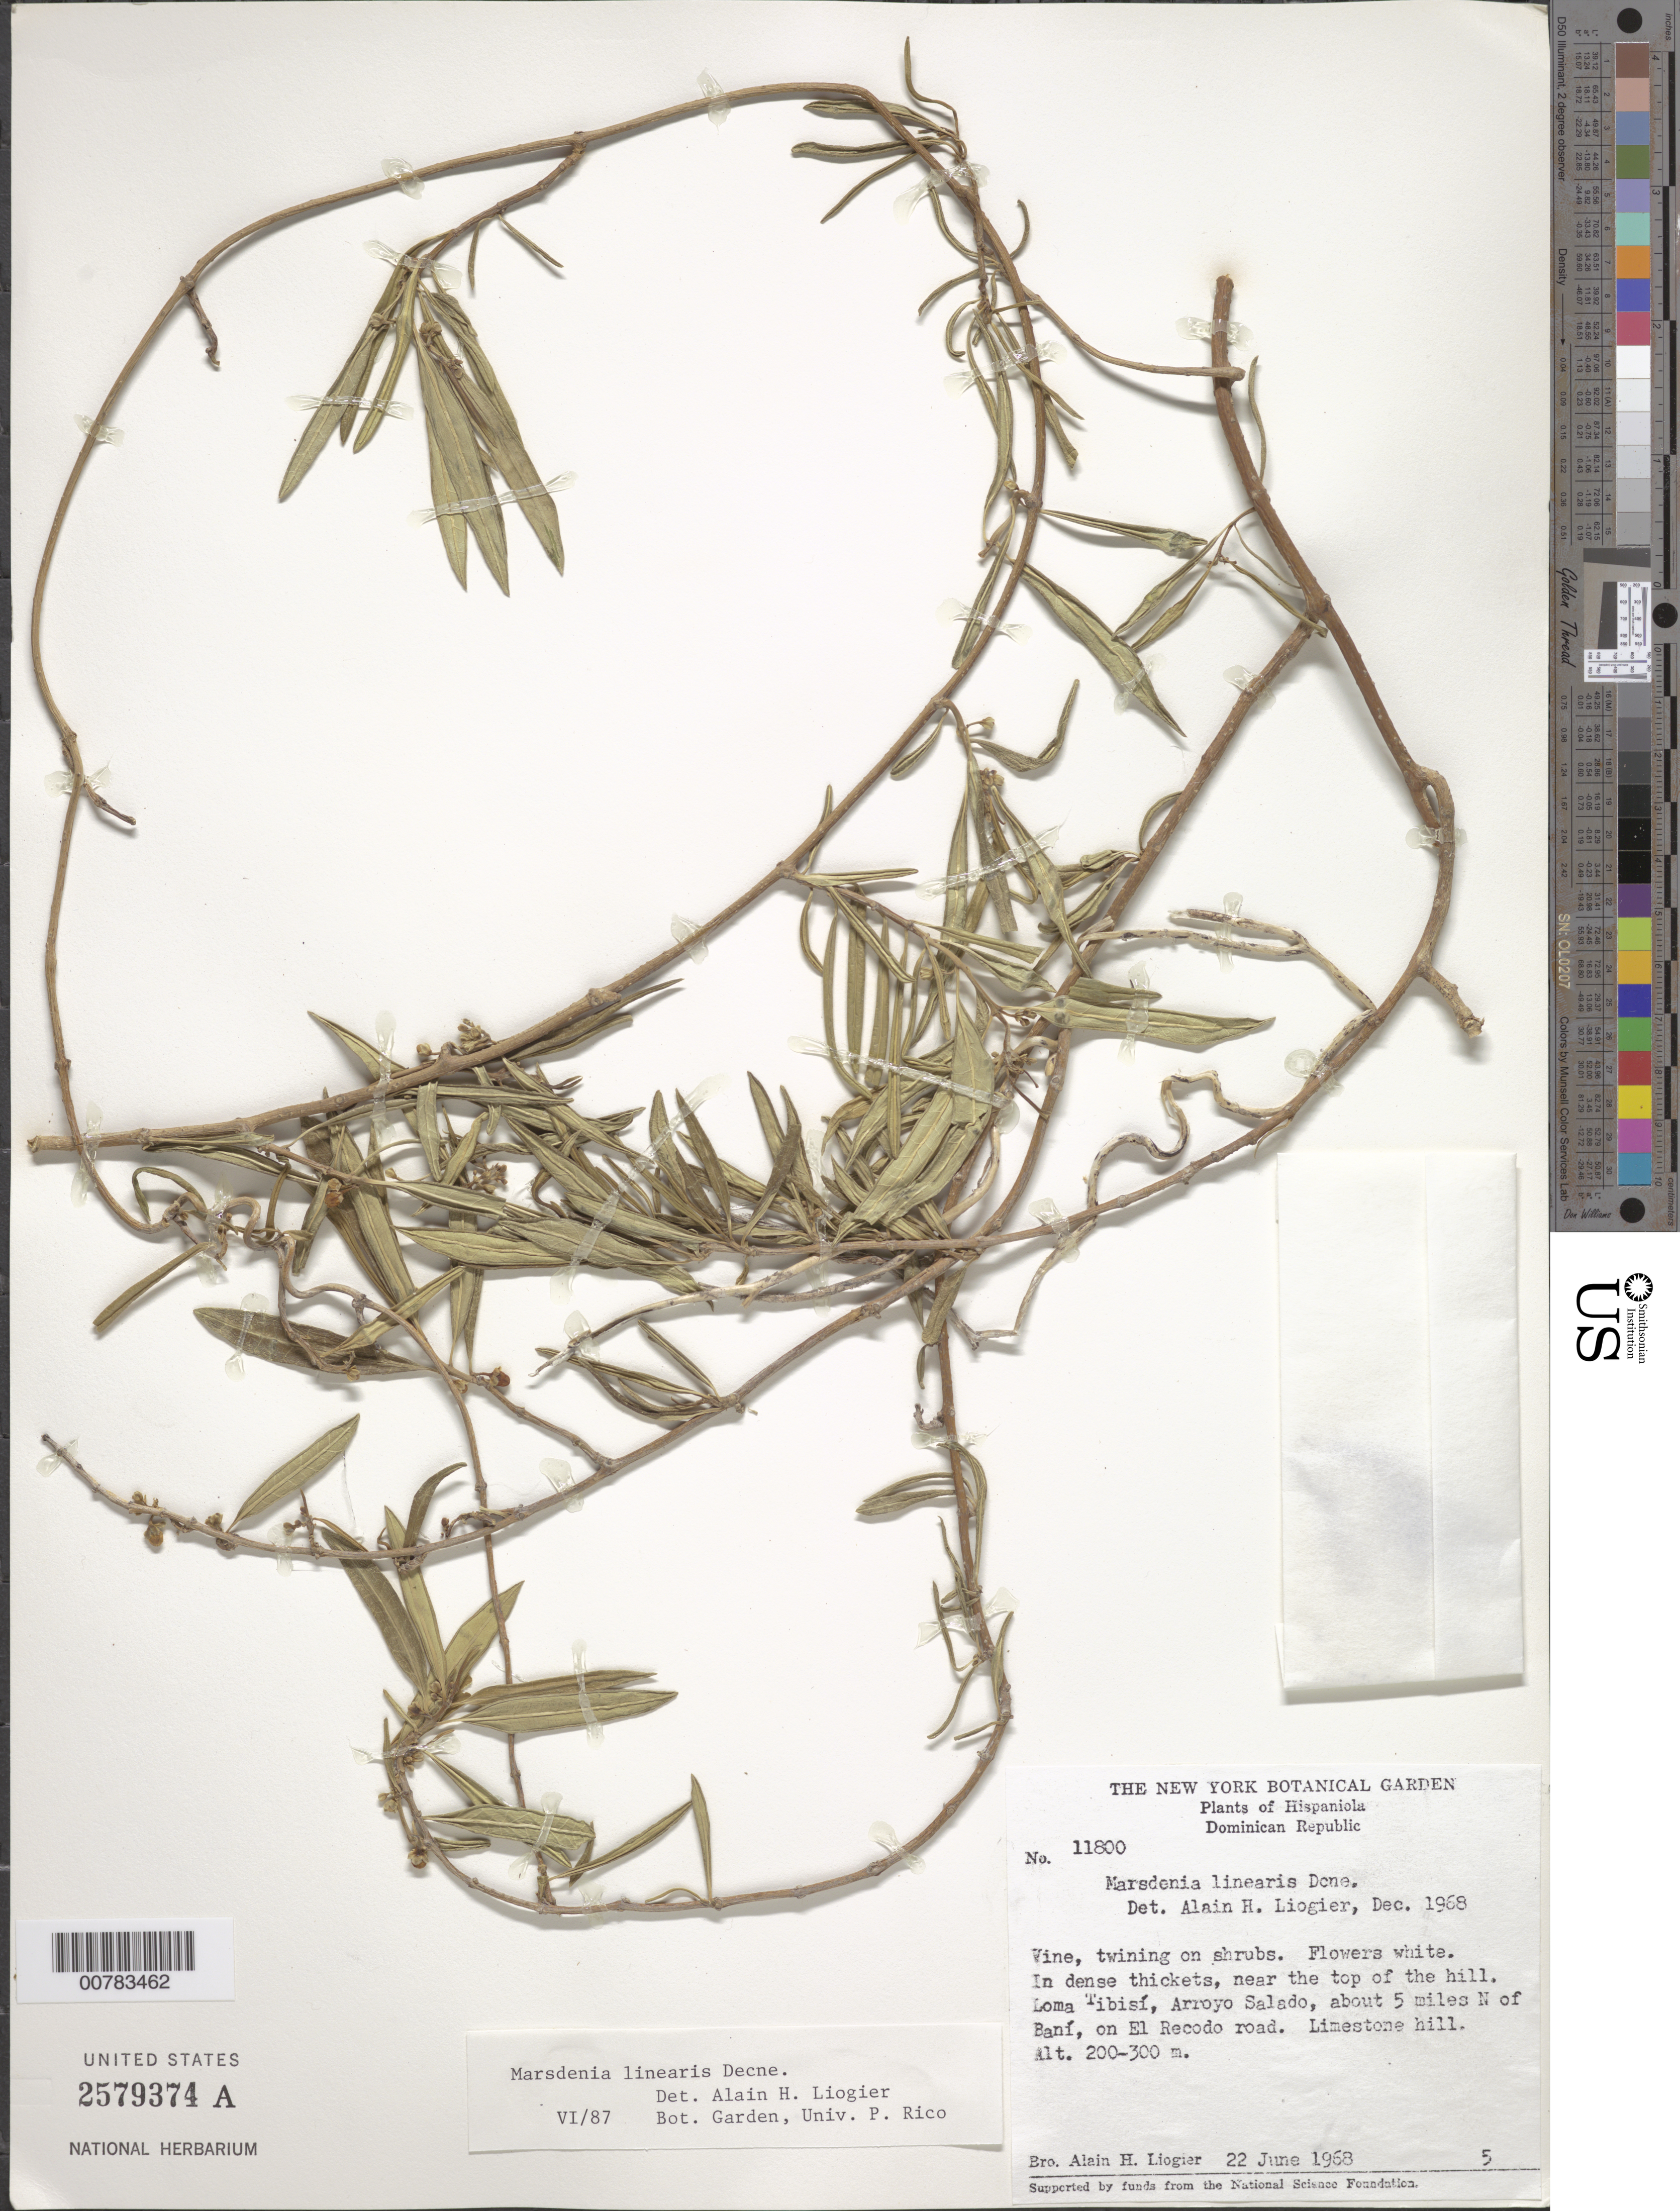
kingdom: Plantae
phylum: Tracheophyta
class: Magnoliopsida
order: Gentianales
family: Apocynaceae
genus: Marsdenia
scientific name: Marsdenia linearis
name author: Decne.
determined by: Liogier, Alain H.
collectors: A. H. Liogier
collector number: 11800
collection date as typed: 22 Jun 1968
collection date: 1968-06-22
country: Dominican Republic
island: Hispaniola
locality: On El Recodo road, about 5 miles N of Baní, Arroyo Salado, Loma Tibisí.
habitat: In dense thickets, near the top of the hill; limestone hill.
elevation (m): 200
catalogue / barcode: US 2579374A